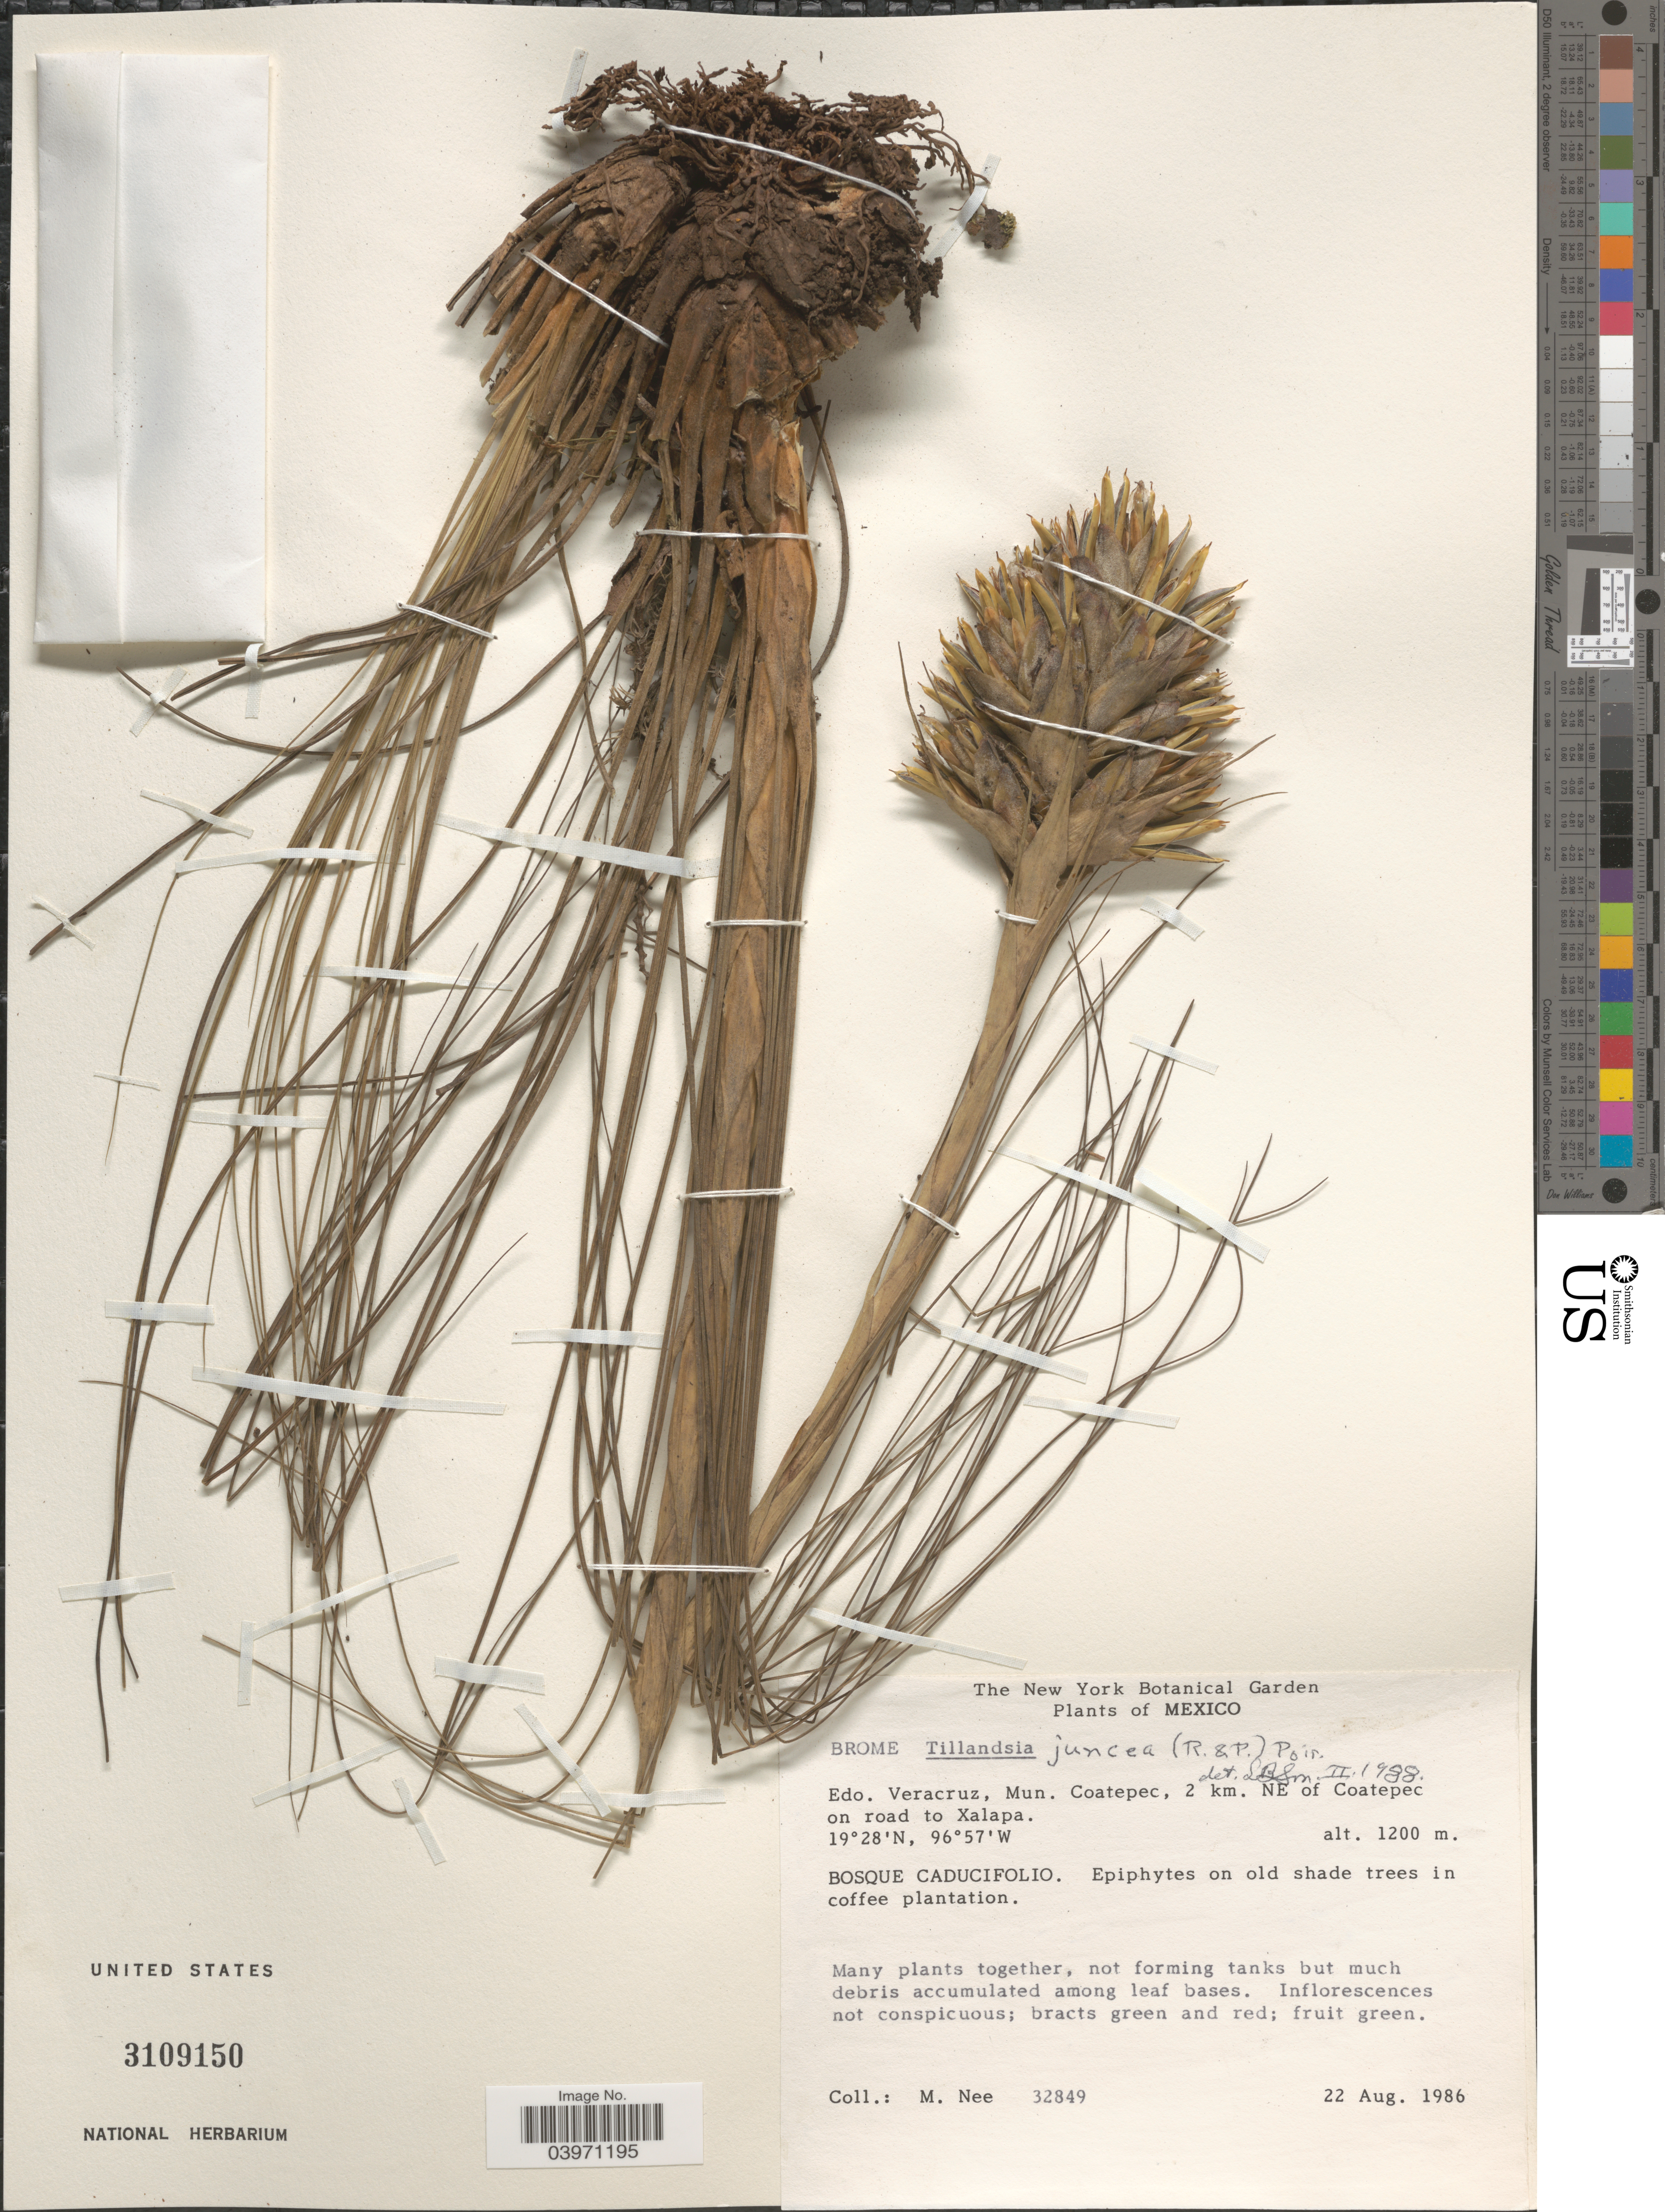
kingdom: Plantae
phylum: Tracheophyta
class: Liliopsida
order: Poales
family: Bromeliaceae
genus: Tillandsia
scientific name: Tillandsia juncea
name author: (Ruiz & Pav.) Poir.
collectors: M. Nee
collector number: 32849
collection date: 1986-08-22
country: Mexico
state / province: Veracruz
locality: Edo. Veracruz, Mun. Coatepec, 2 km. NE of Coatepec on road to Xalapa.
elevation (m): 1200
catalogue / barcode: US 3109150